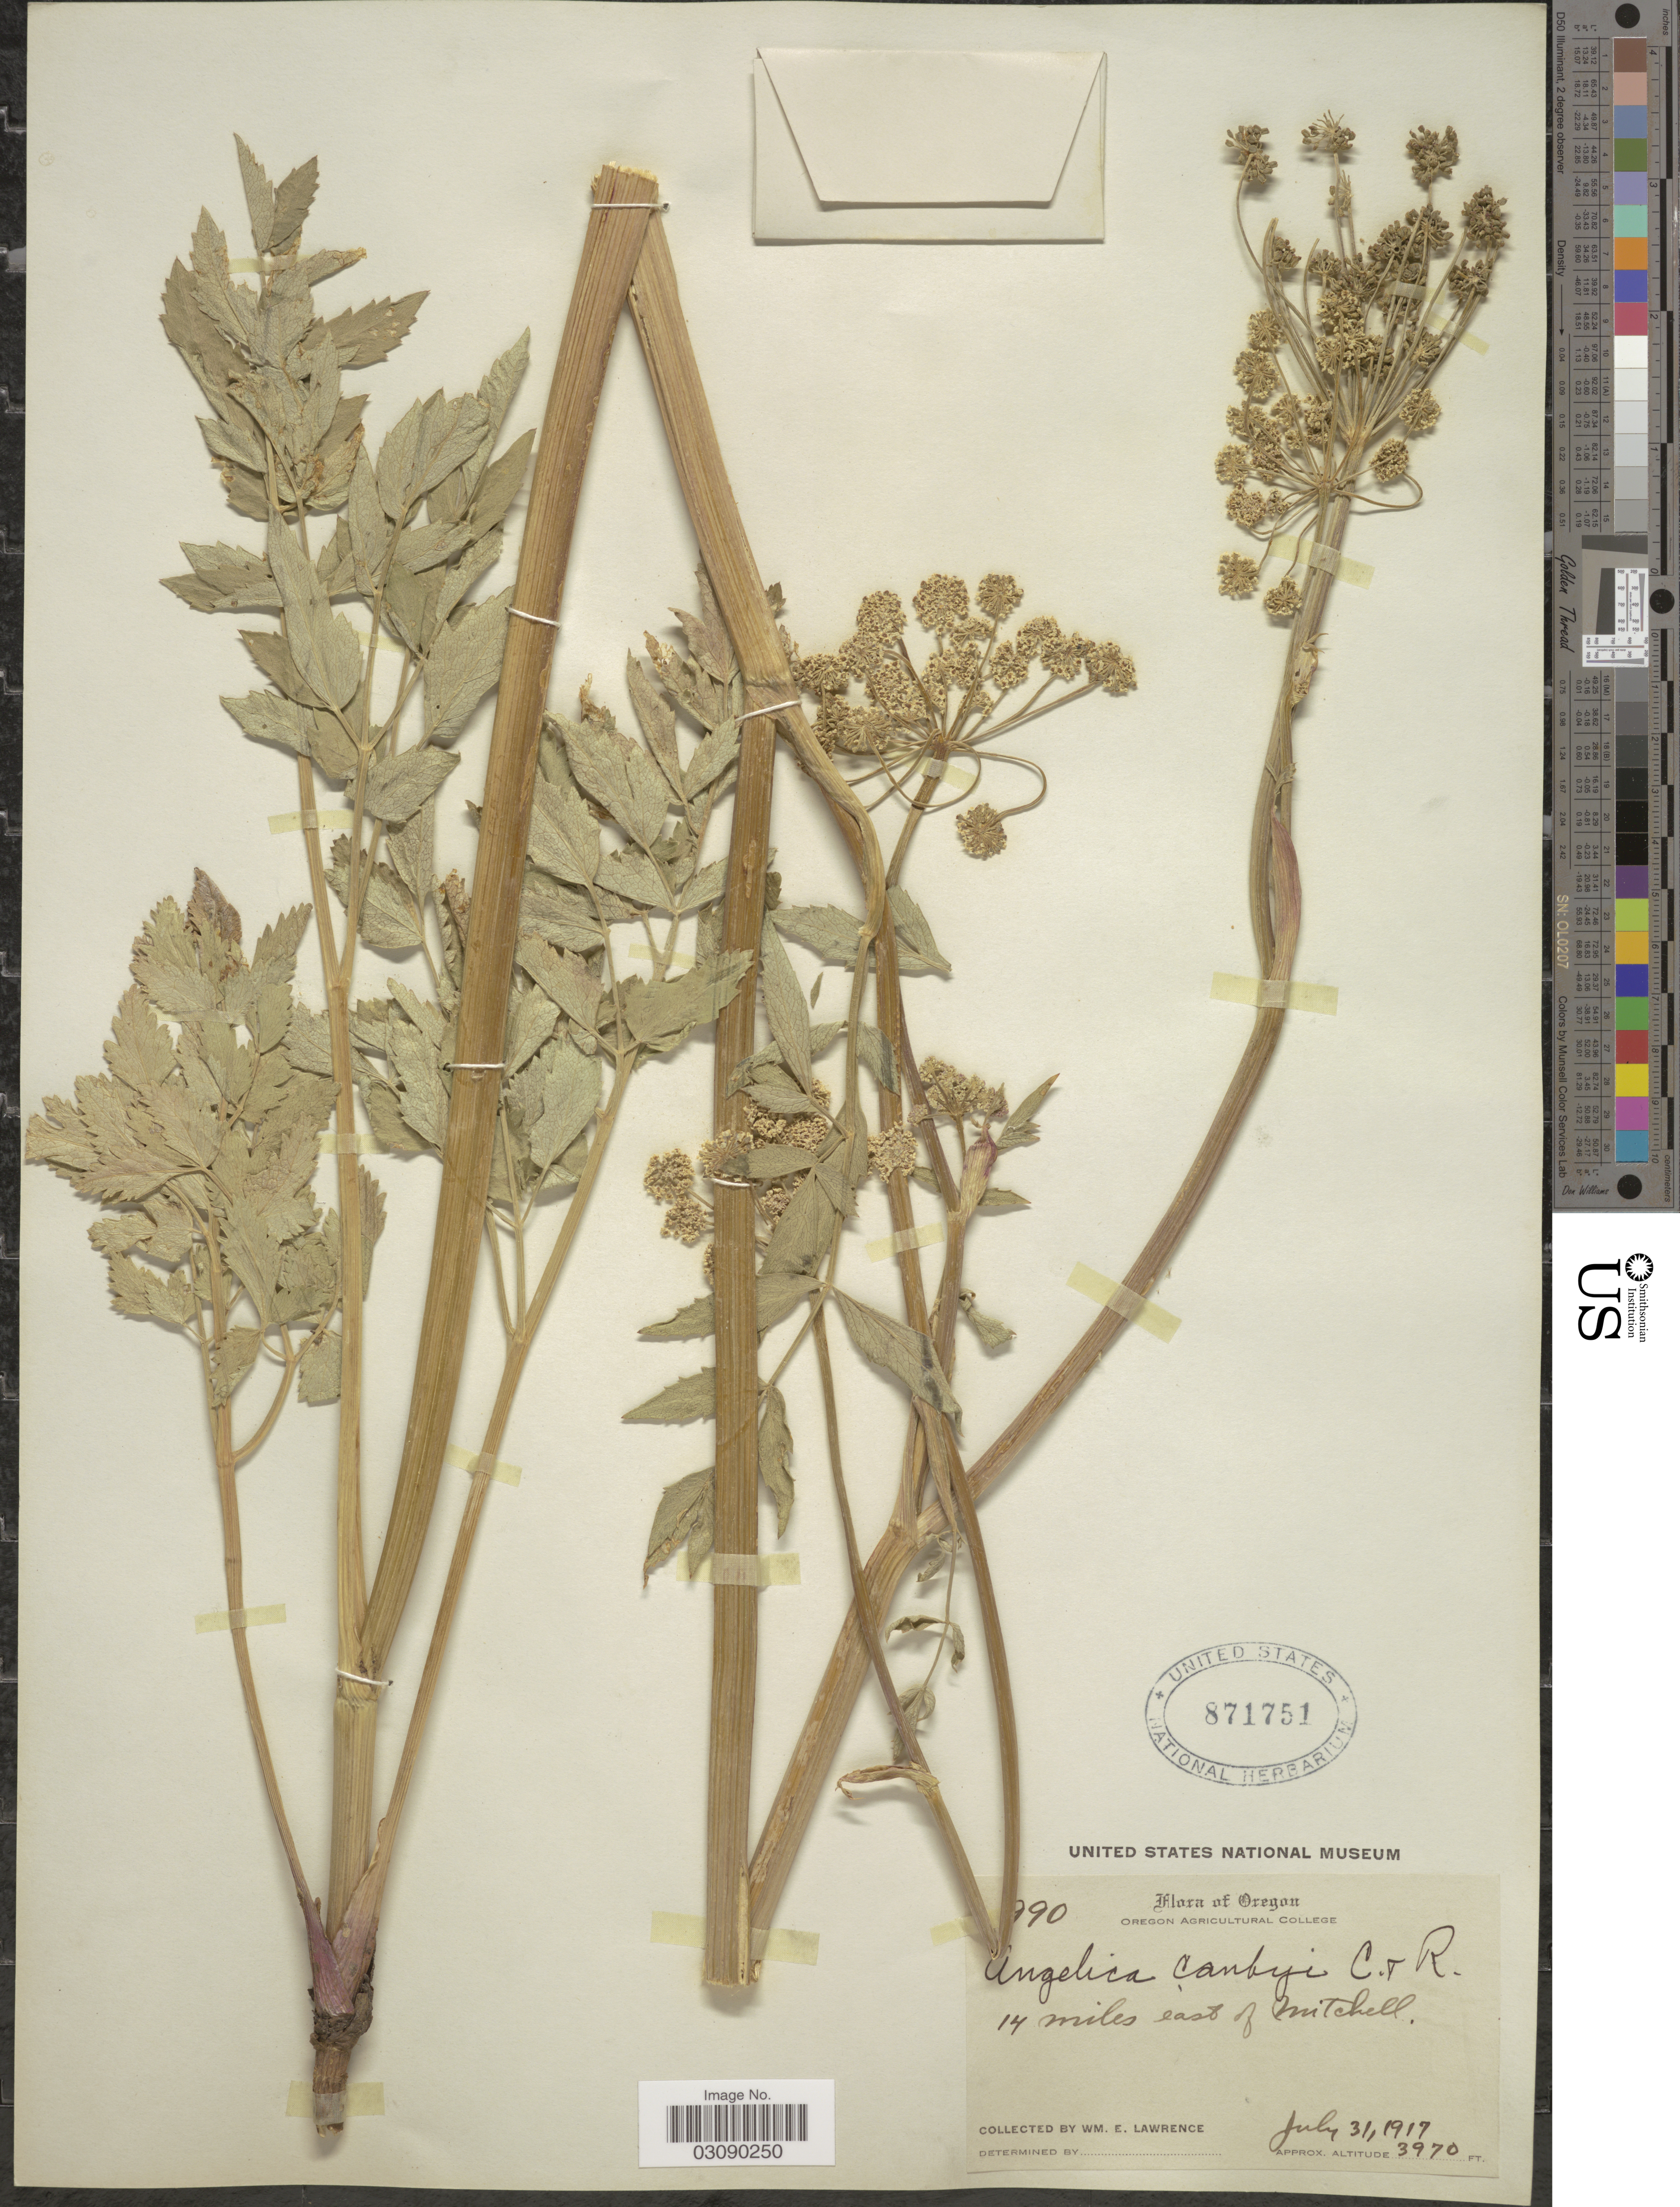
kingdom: Plantae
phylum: Tracheophyta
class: Magnoliopsida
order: Apiales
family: Apiaceae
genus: Angelica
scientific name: Angelica canbyi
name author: J.M. Coult. & Rose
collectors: W. Lawrence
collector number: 990*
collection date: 1917-07-31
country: United States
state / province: Oregon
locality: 14 miles east of Mitchell.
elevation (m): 1210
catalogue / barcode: US 871751